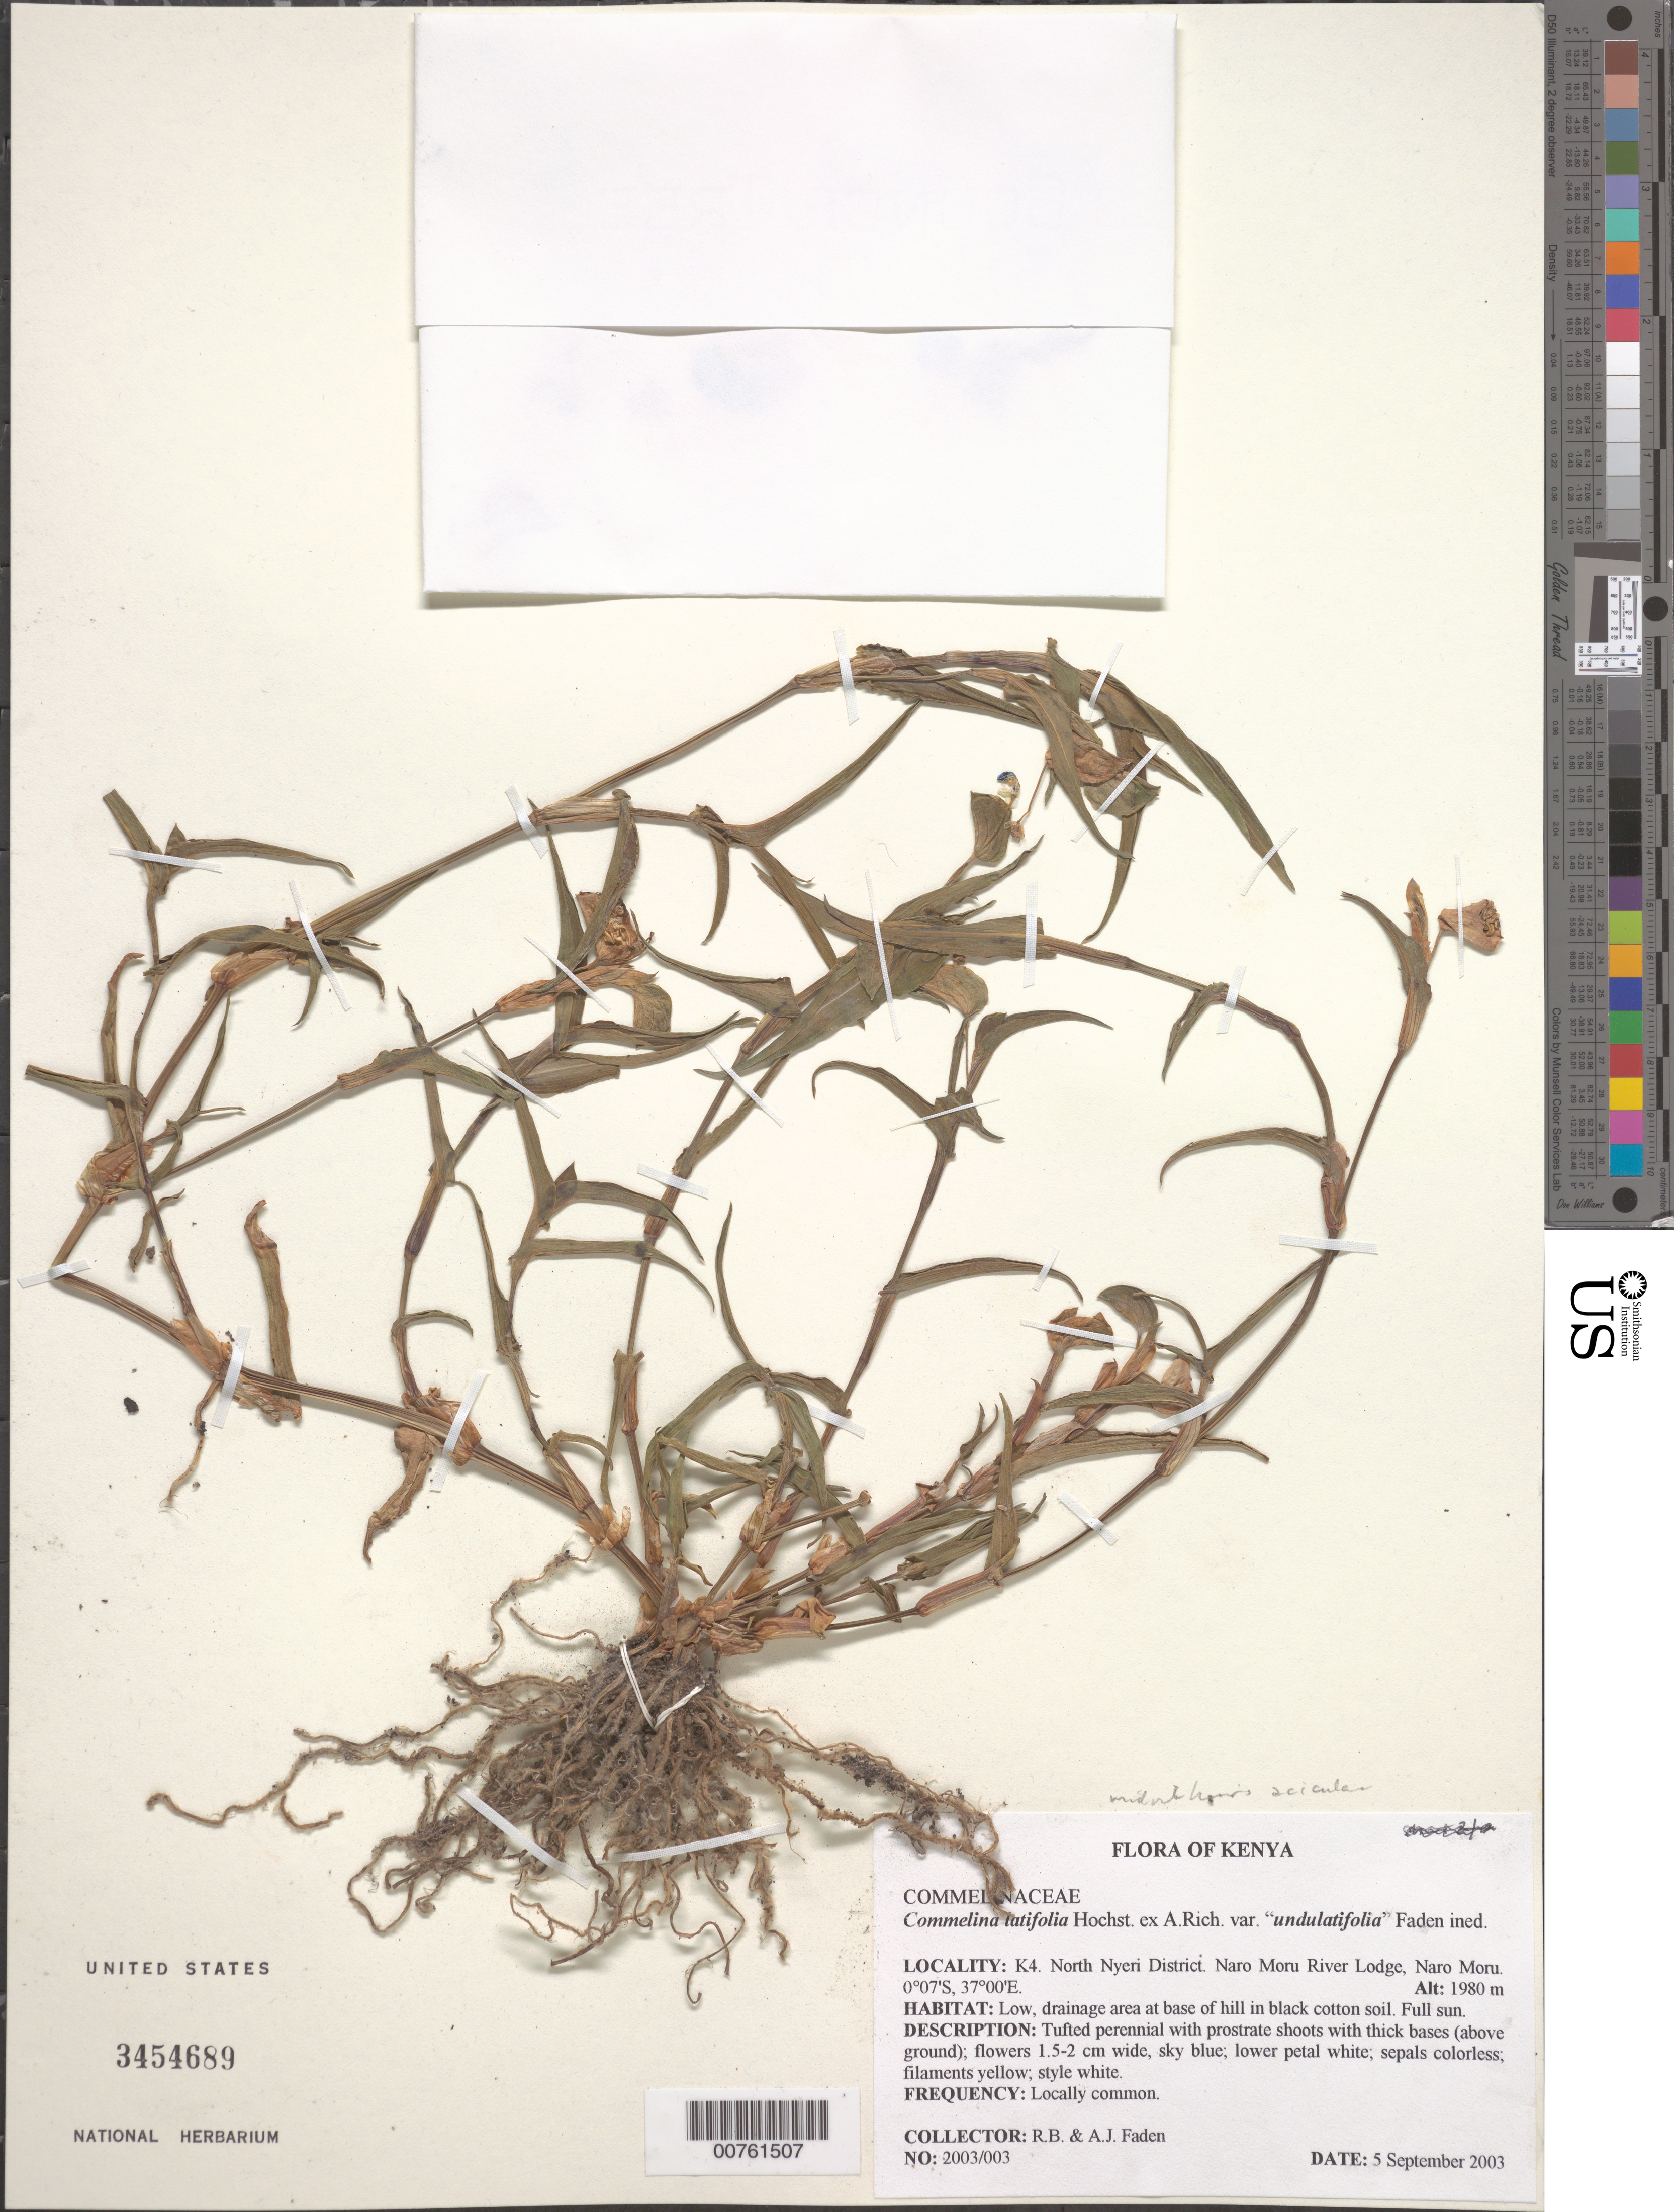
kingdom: Plantae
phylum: Tracheophyta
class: Liliopsida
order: Commelinales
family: Commelinaceae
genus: Commelina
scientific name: Commelina latifolia var. undulatifolia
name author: Hochst. ex A. Rich.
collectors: R. B. Faden & A. J. Faden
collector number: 2003/003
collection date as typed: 05 Sep 2003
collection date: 2003-09-05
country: Kenya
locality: K4, North Nyeri Dist., Naro Moru River Lodge, Naro Moru.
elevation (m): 1980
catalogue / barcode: US 3454689